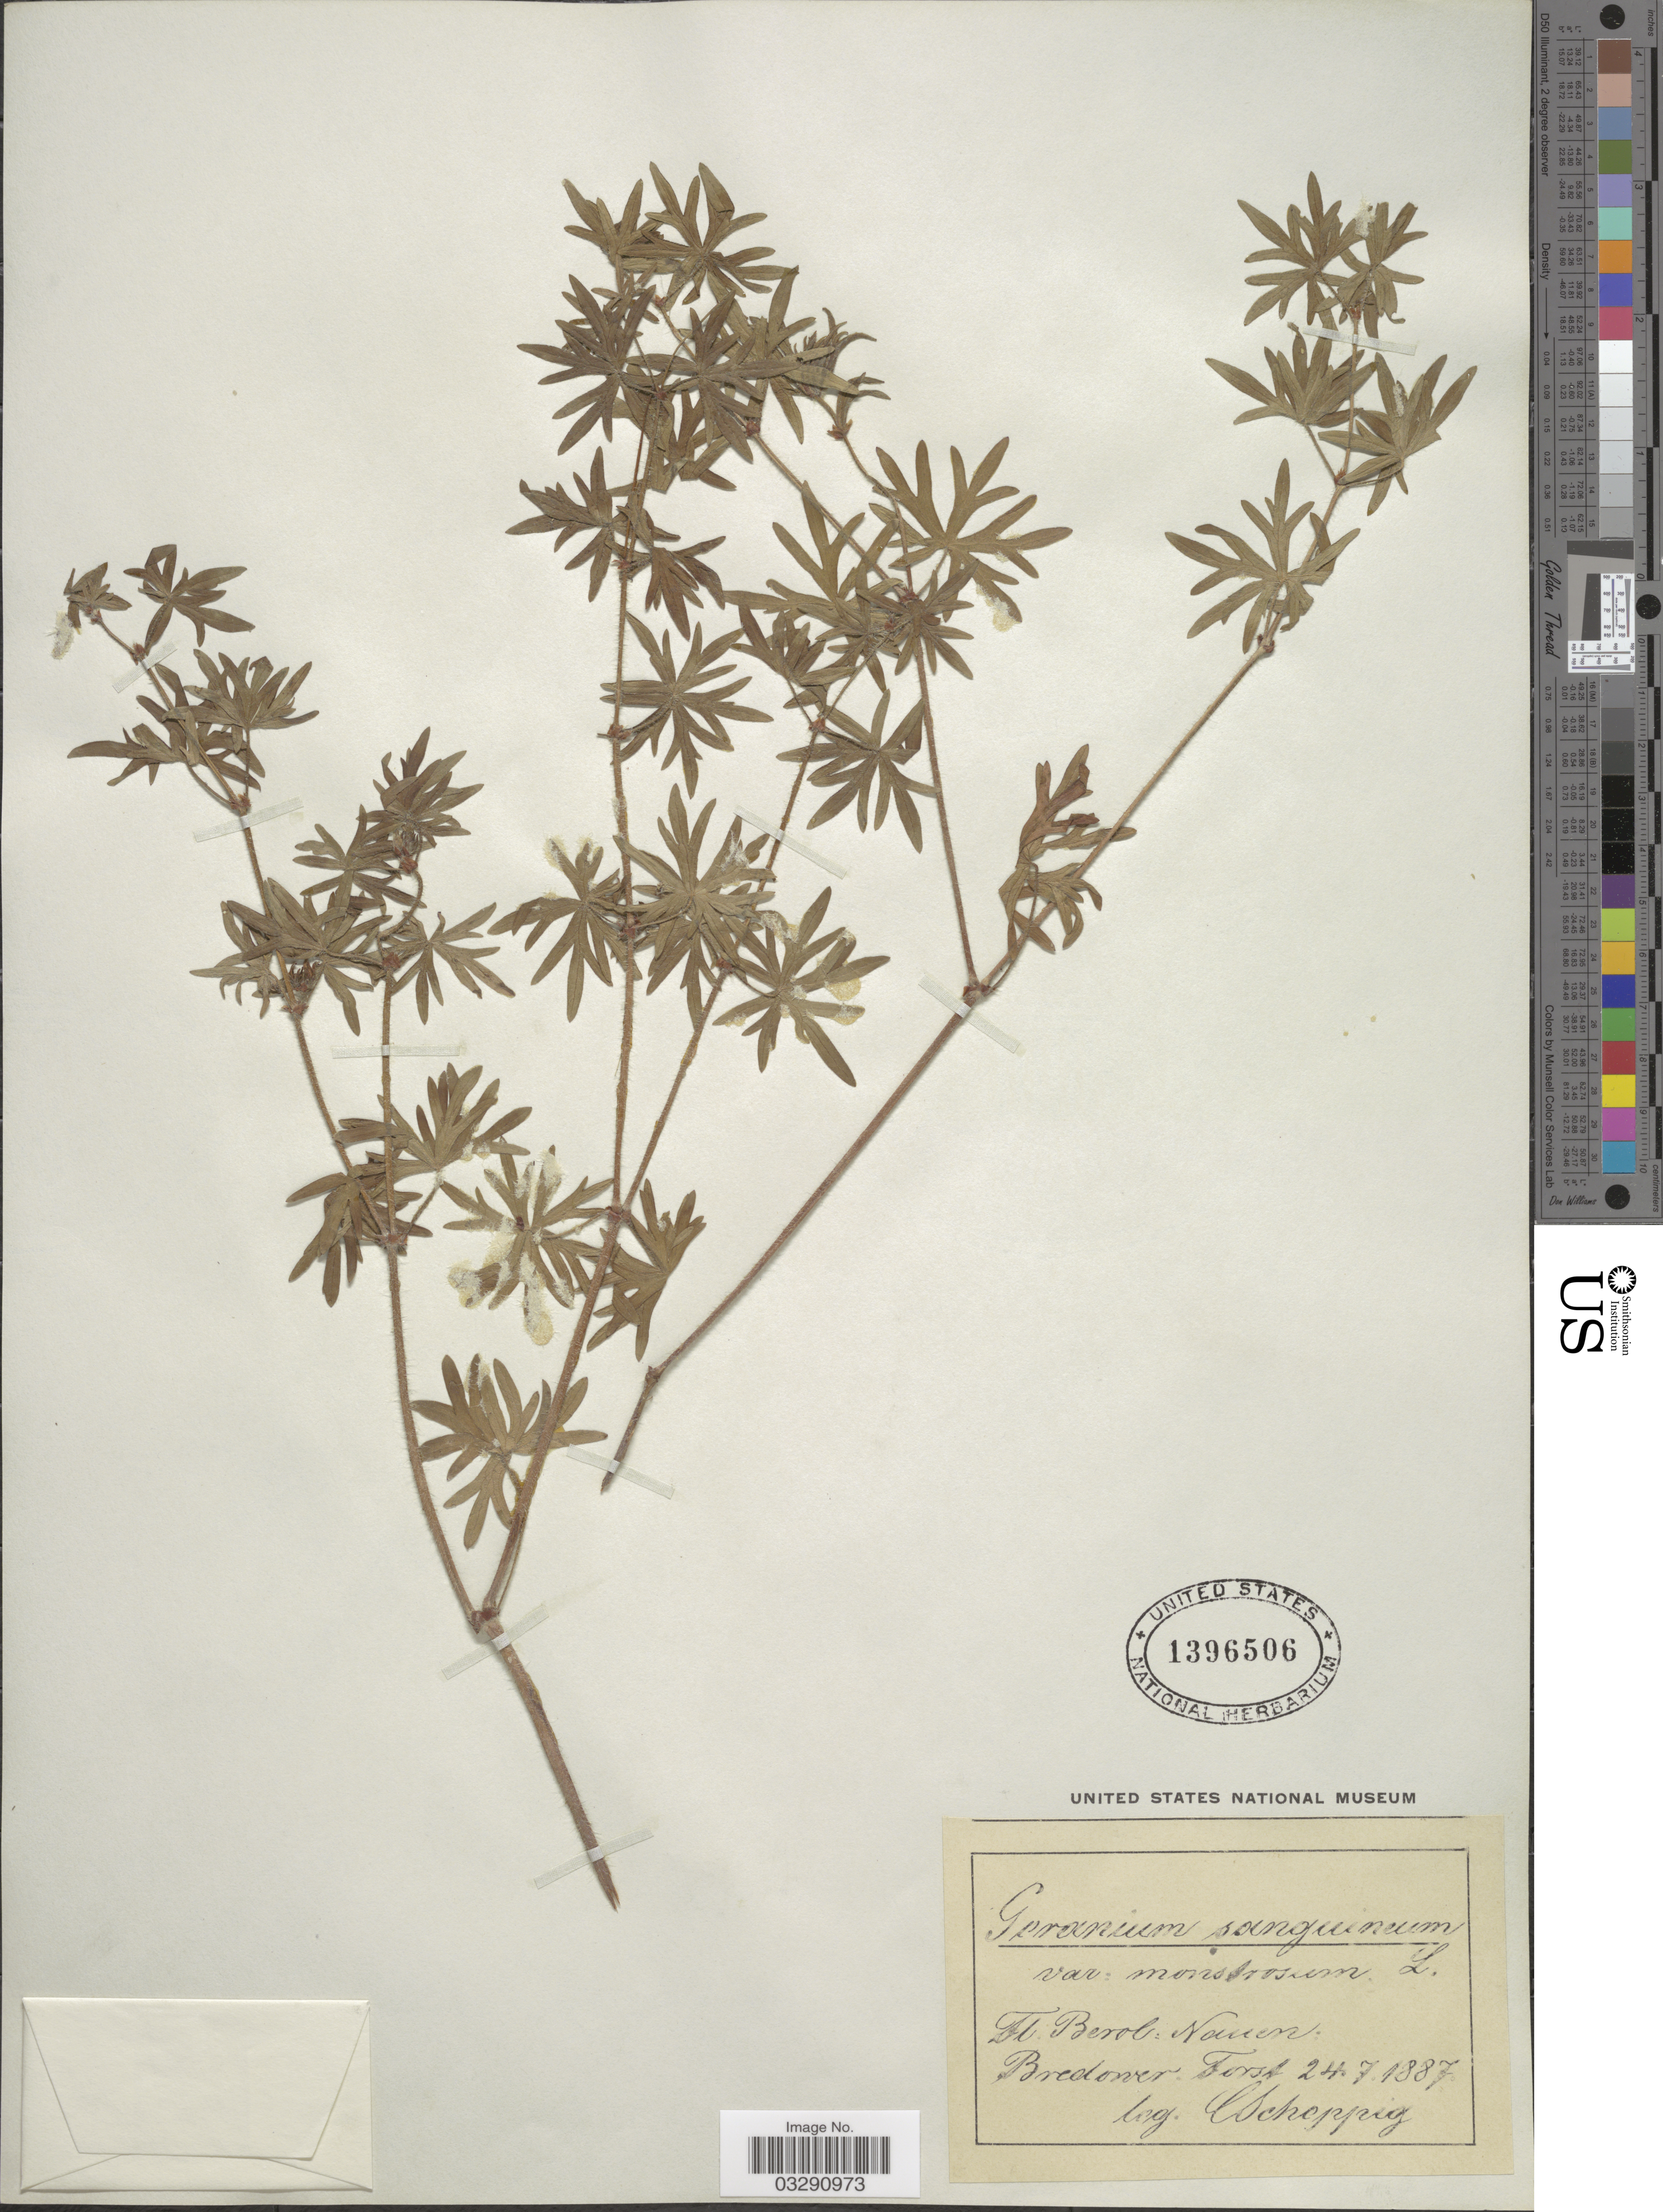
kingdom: Plantae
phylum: Tracheophyta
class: Magnoliopsida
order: Geraniales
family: Geraniaceae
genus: Geranium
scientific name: Geranium sanguineum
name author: L.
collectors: C. Scheppig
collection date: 1887-07-24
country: Germany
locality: Berol: Nauen [interpreted], Bredoner [interpreted], Forst [interpreted].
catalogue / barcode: US 1396506